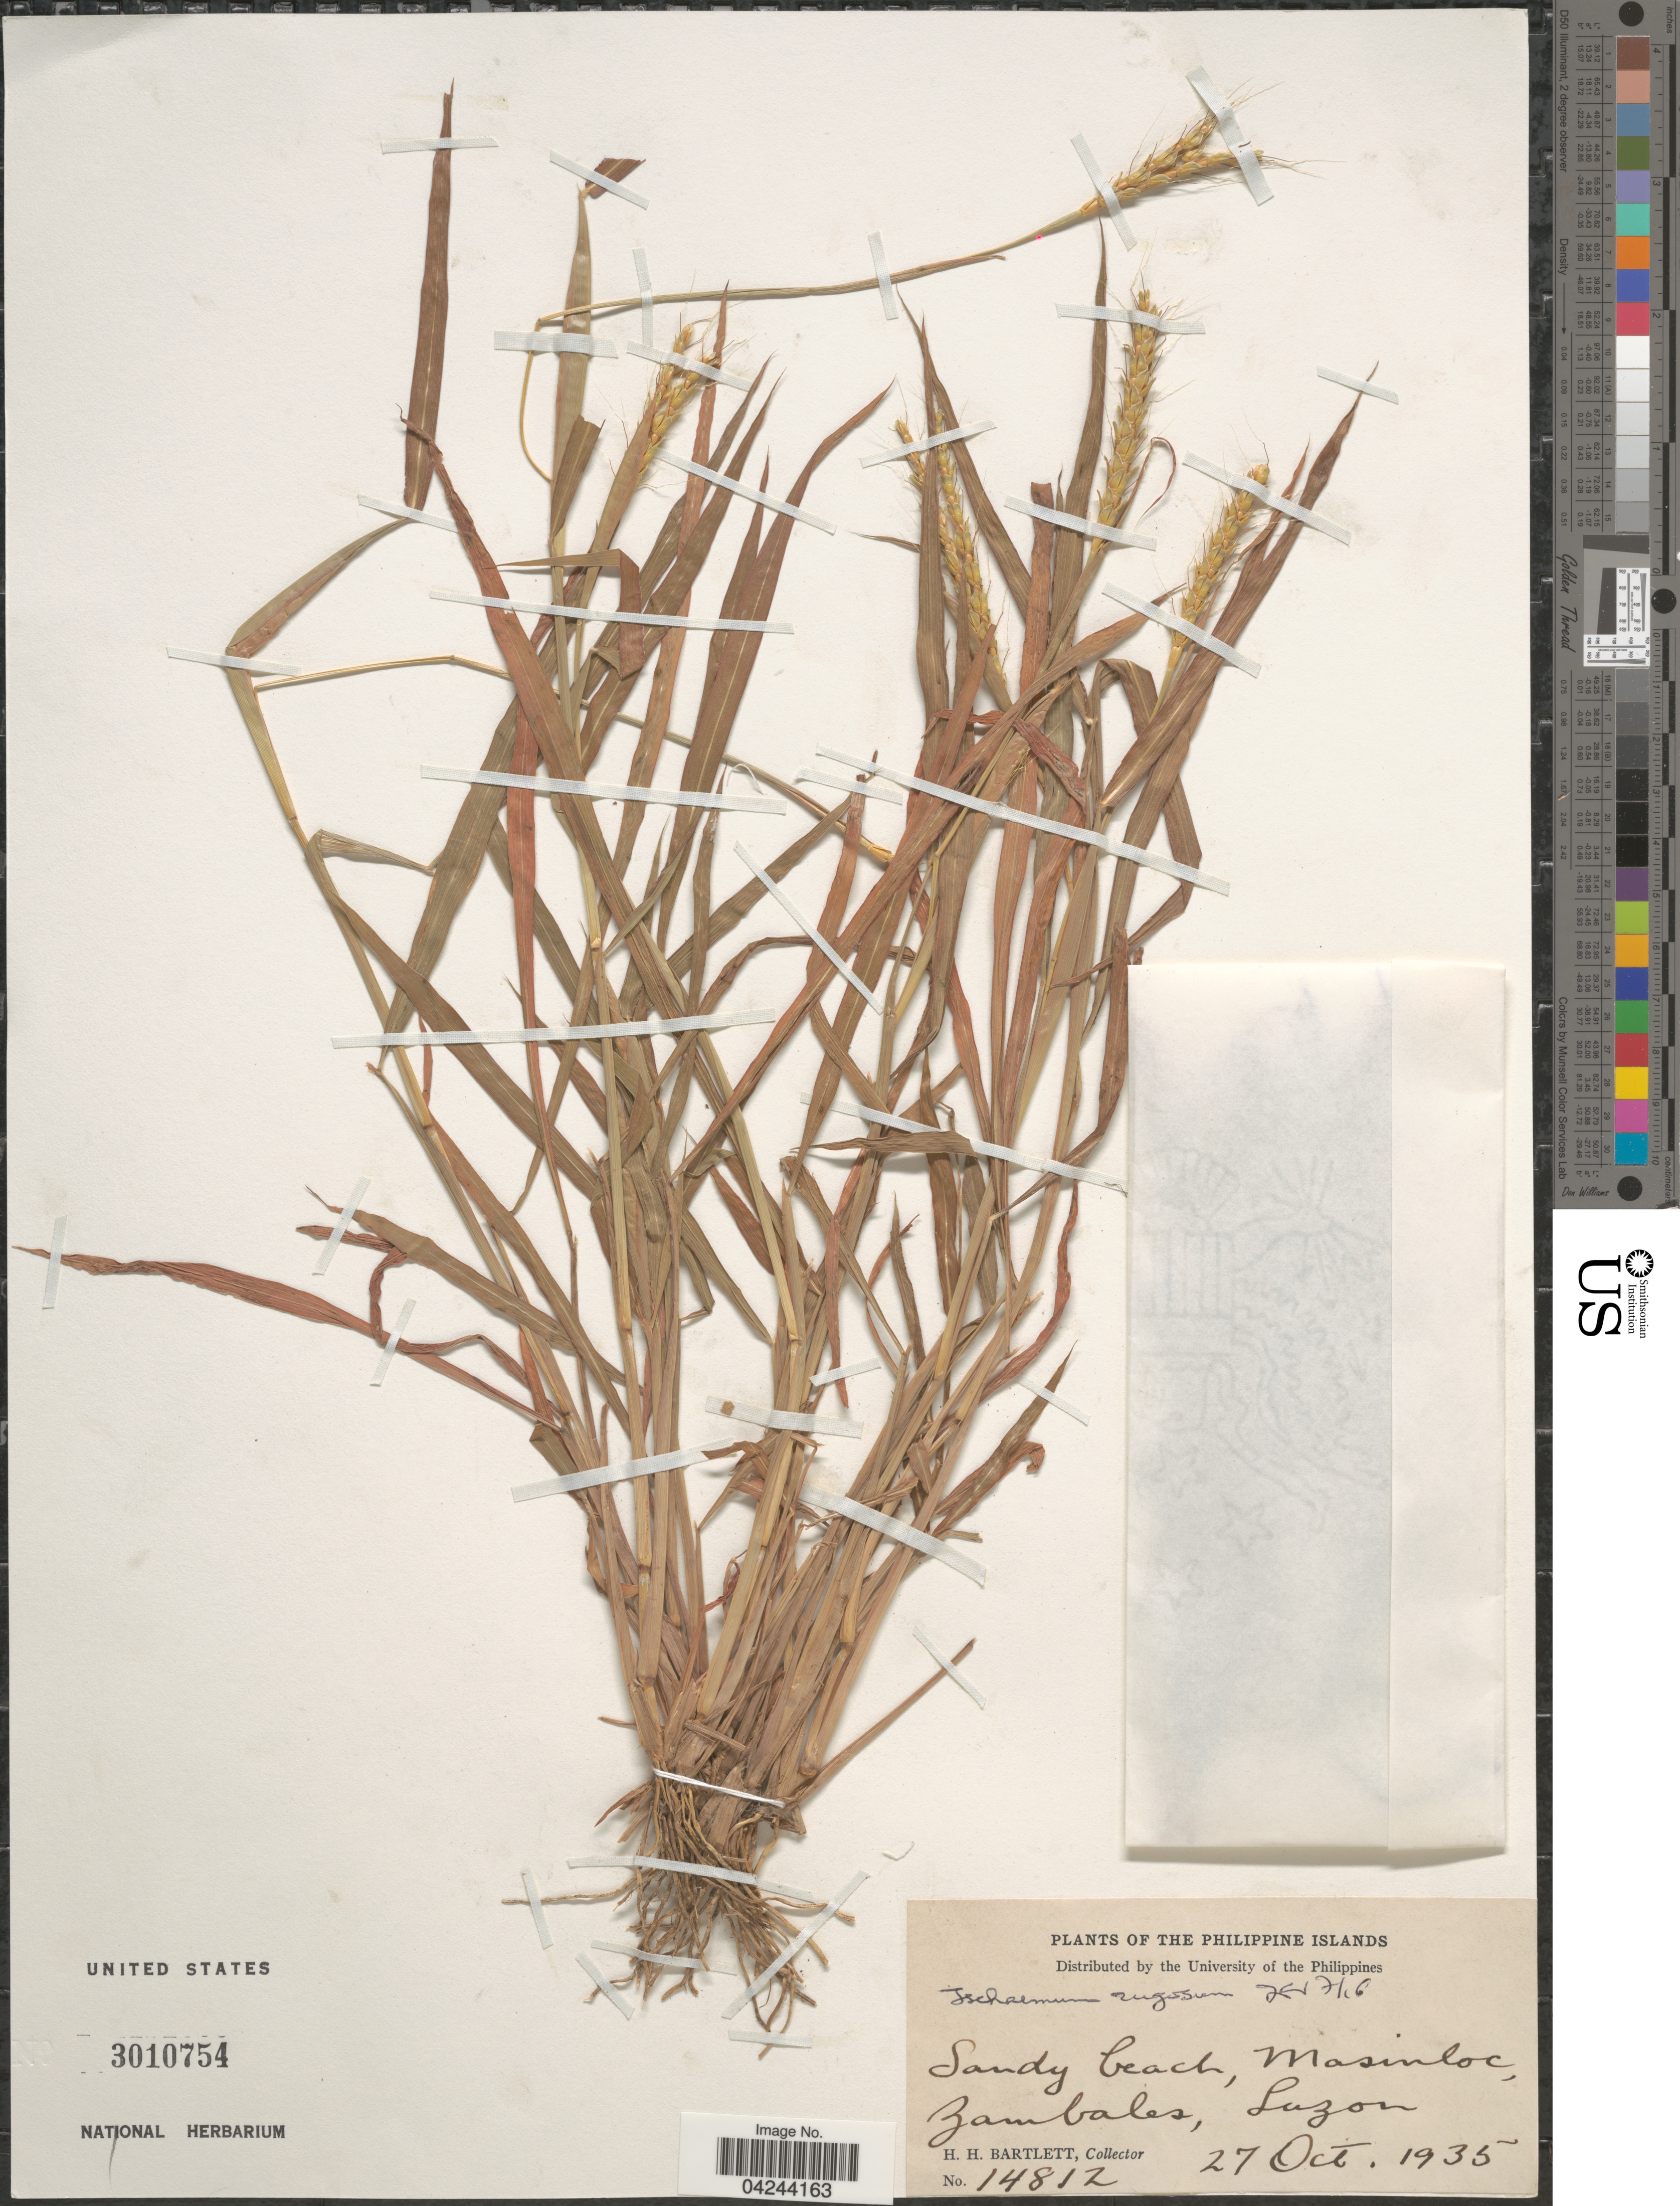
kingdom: Plantae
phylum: Tracheophyta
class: Liliopsida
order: Poales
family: Poaceae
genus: Ischaemum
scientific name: Ischaemum rugosum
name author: Salisb.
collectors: H. H. Bartlett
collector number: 14812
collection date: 1935-10-27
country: Philippines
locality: The Philippine Islands. Sandy beach, Masinloc, Zambales, Luzon.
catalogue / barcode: US 3010754